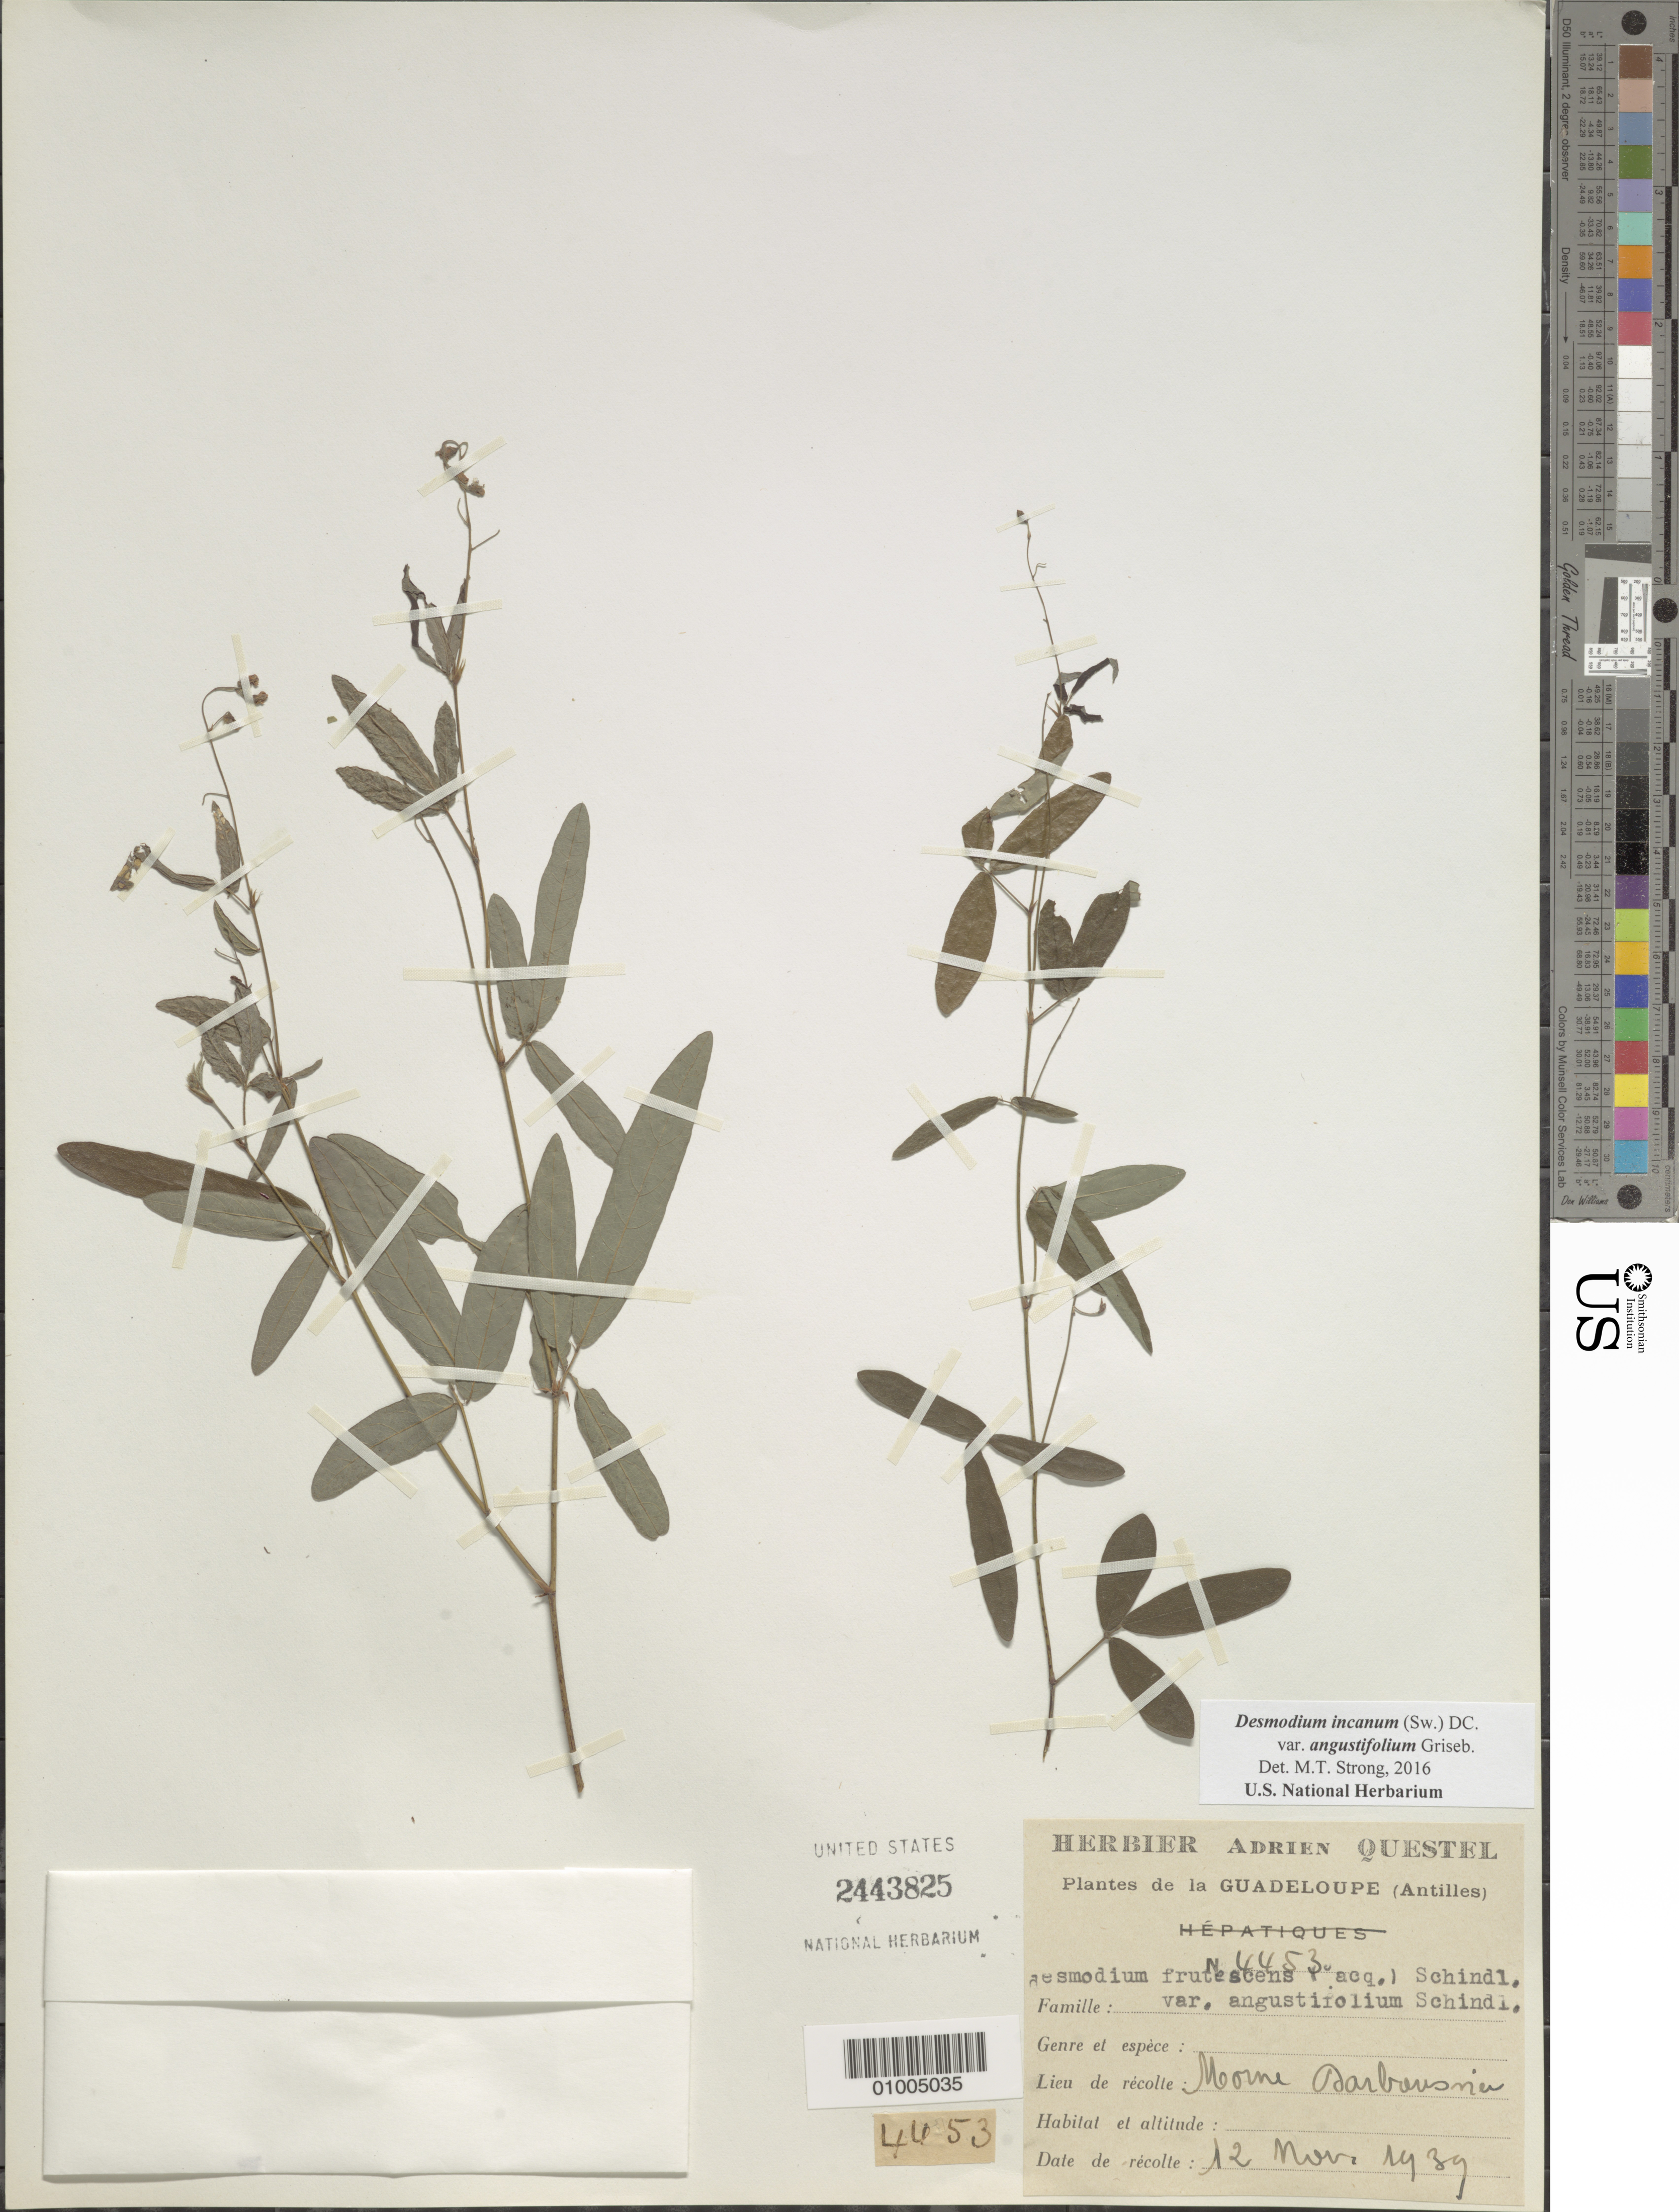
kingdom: Plantae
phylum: Tracheophyta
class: Magnoliopsida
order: Fabales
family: Fabaceae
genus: Desmodium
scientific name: Desmodium incanum var. angustifolium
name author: (Kunth) Griseb.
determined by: Strong, Mark T., (BOT), Smithsonian Institution - National Museum of Natural History (UNITED STATES)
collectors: A. Questel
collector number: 4453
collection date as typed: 12 Nov 1939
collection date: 1939-11-12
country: Guadeloupe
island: Basse Terre [Guadeloupe]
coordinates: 0 N, 0 E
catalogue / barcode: US 2443825